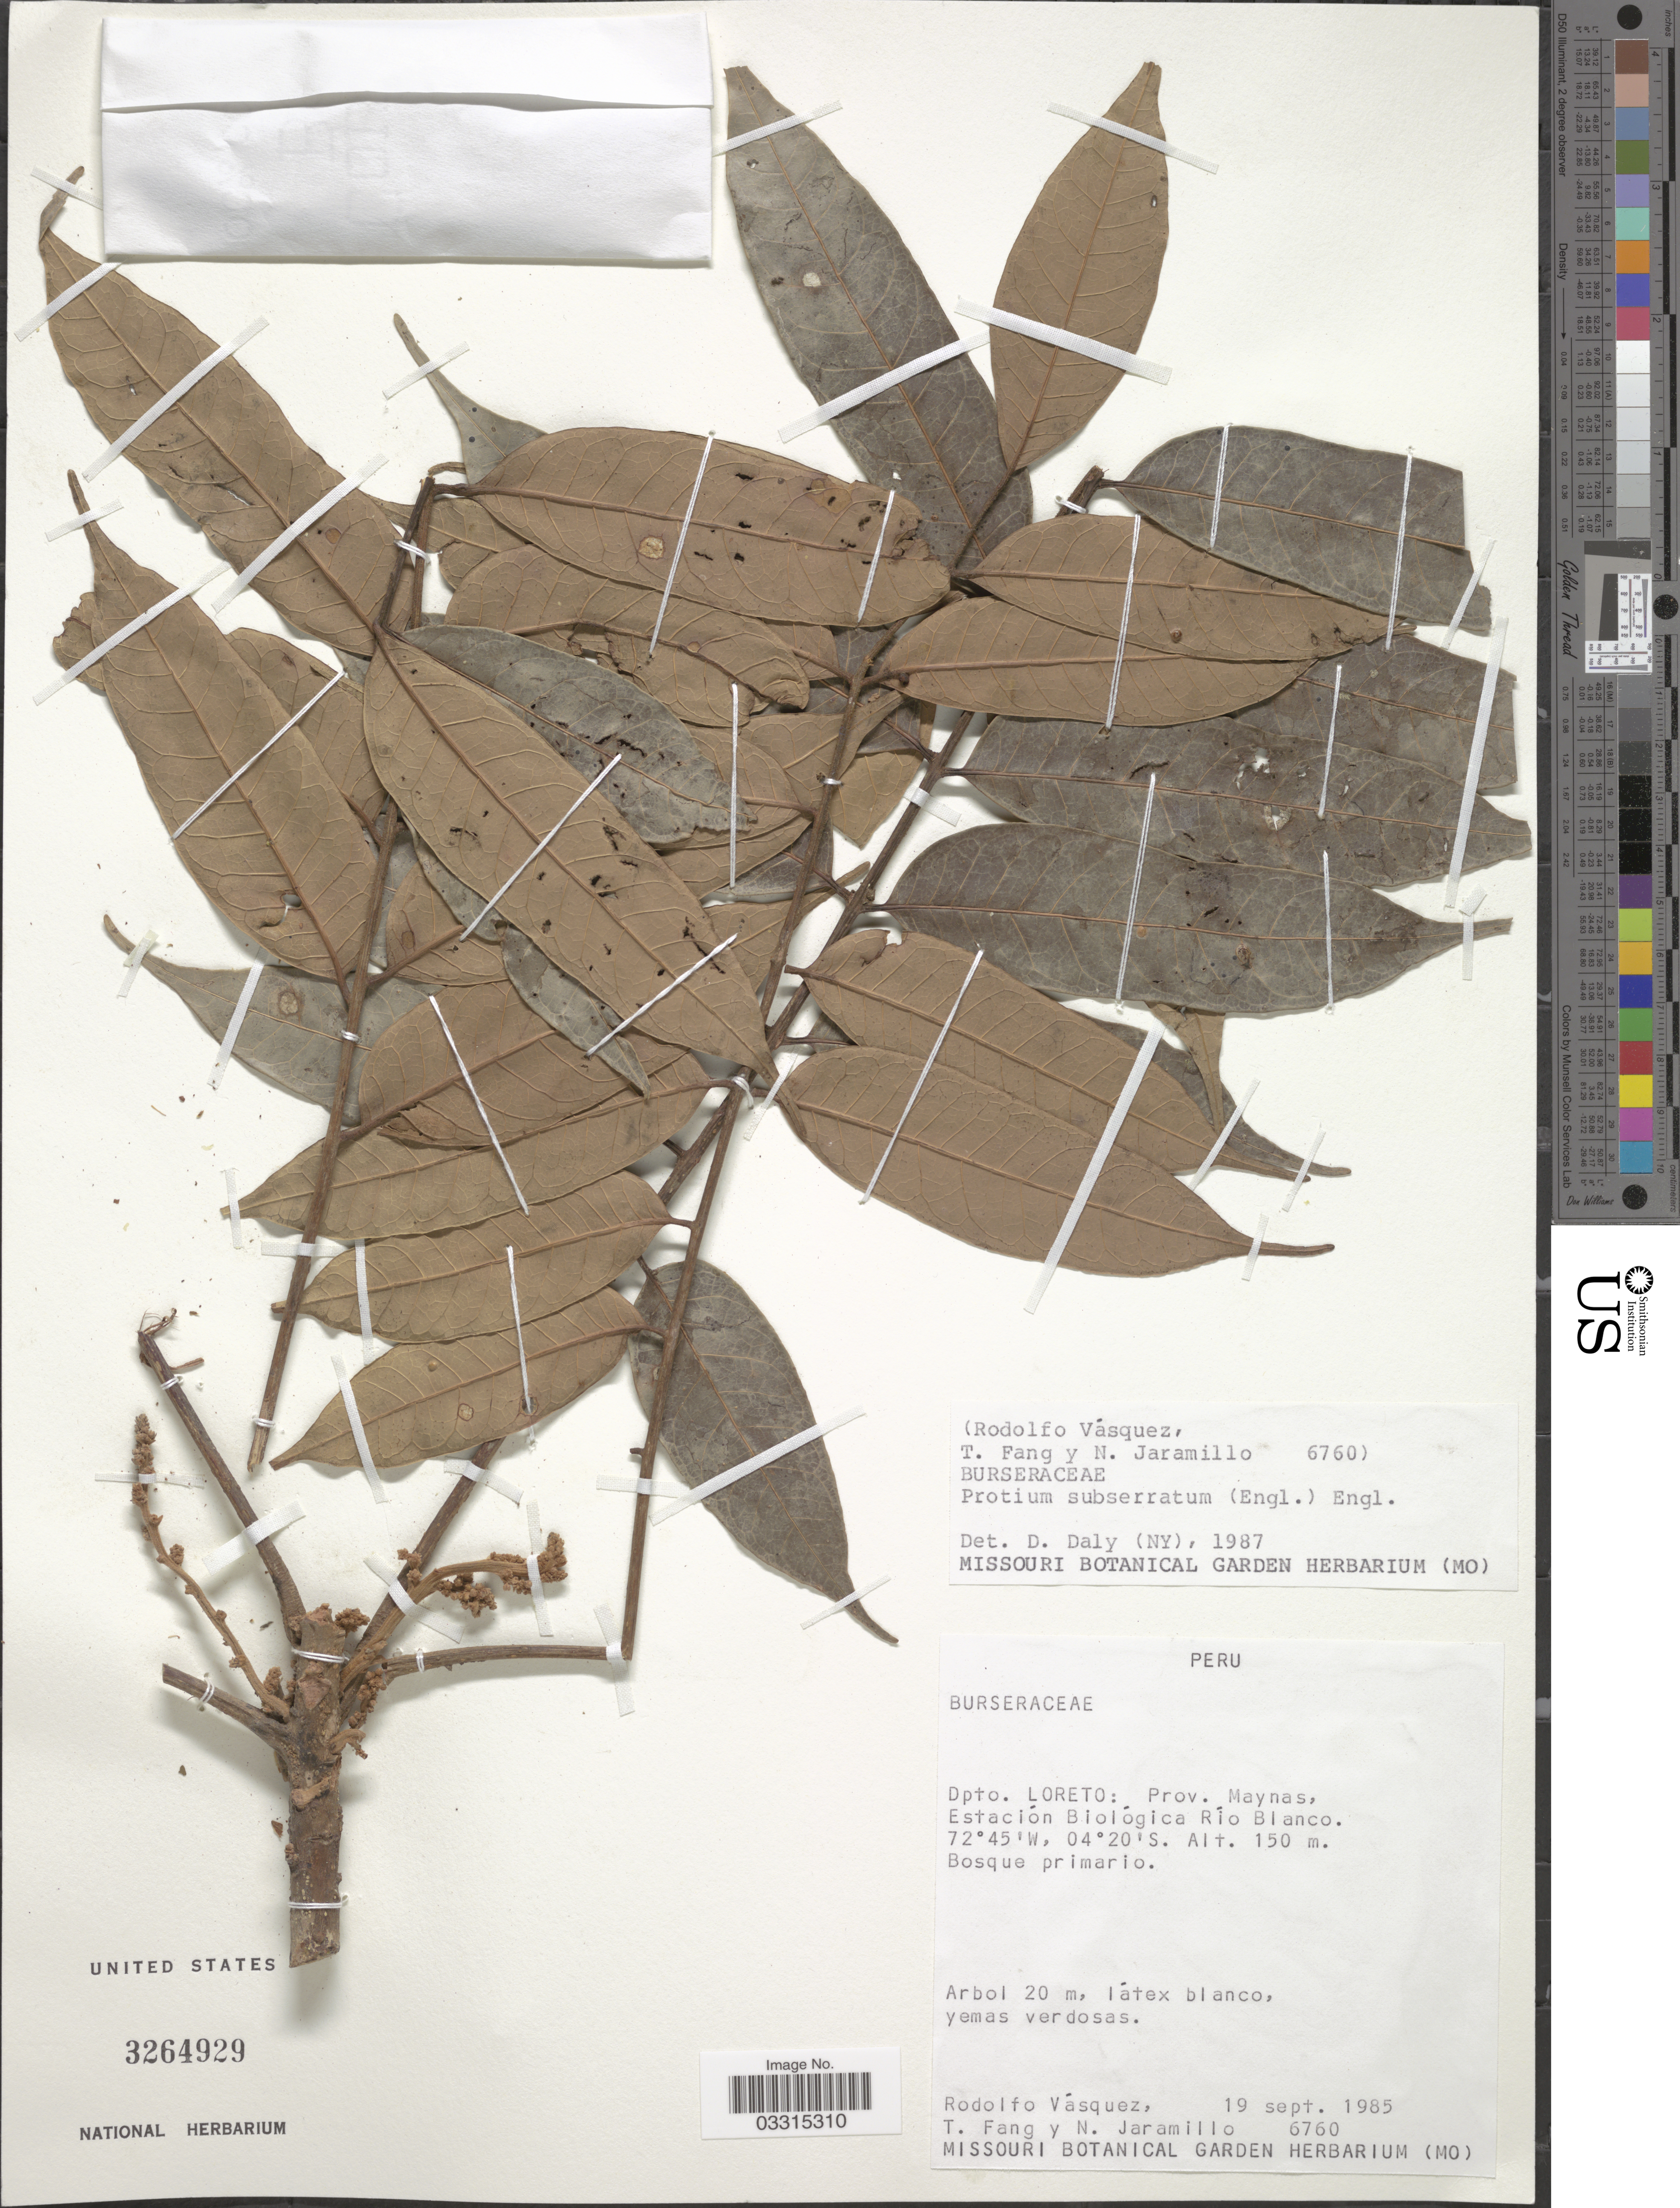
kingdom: Plantae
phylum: Tracheophyta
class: Magnoliopsida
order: Sapindales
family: Burseraceae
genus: Protium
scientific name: Protium subserratum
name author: (Engl.) Engl.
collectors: R. Vásquez, T. Fang & N. Jaramillo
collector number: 6760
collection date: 1985-09-19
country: Peru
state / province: Loreto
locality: Dpto. Loreto: Prov. Maynas, Estación Biológica Río Blanco.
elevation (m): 150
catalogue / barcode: US 3264929